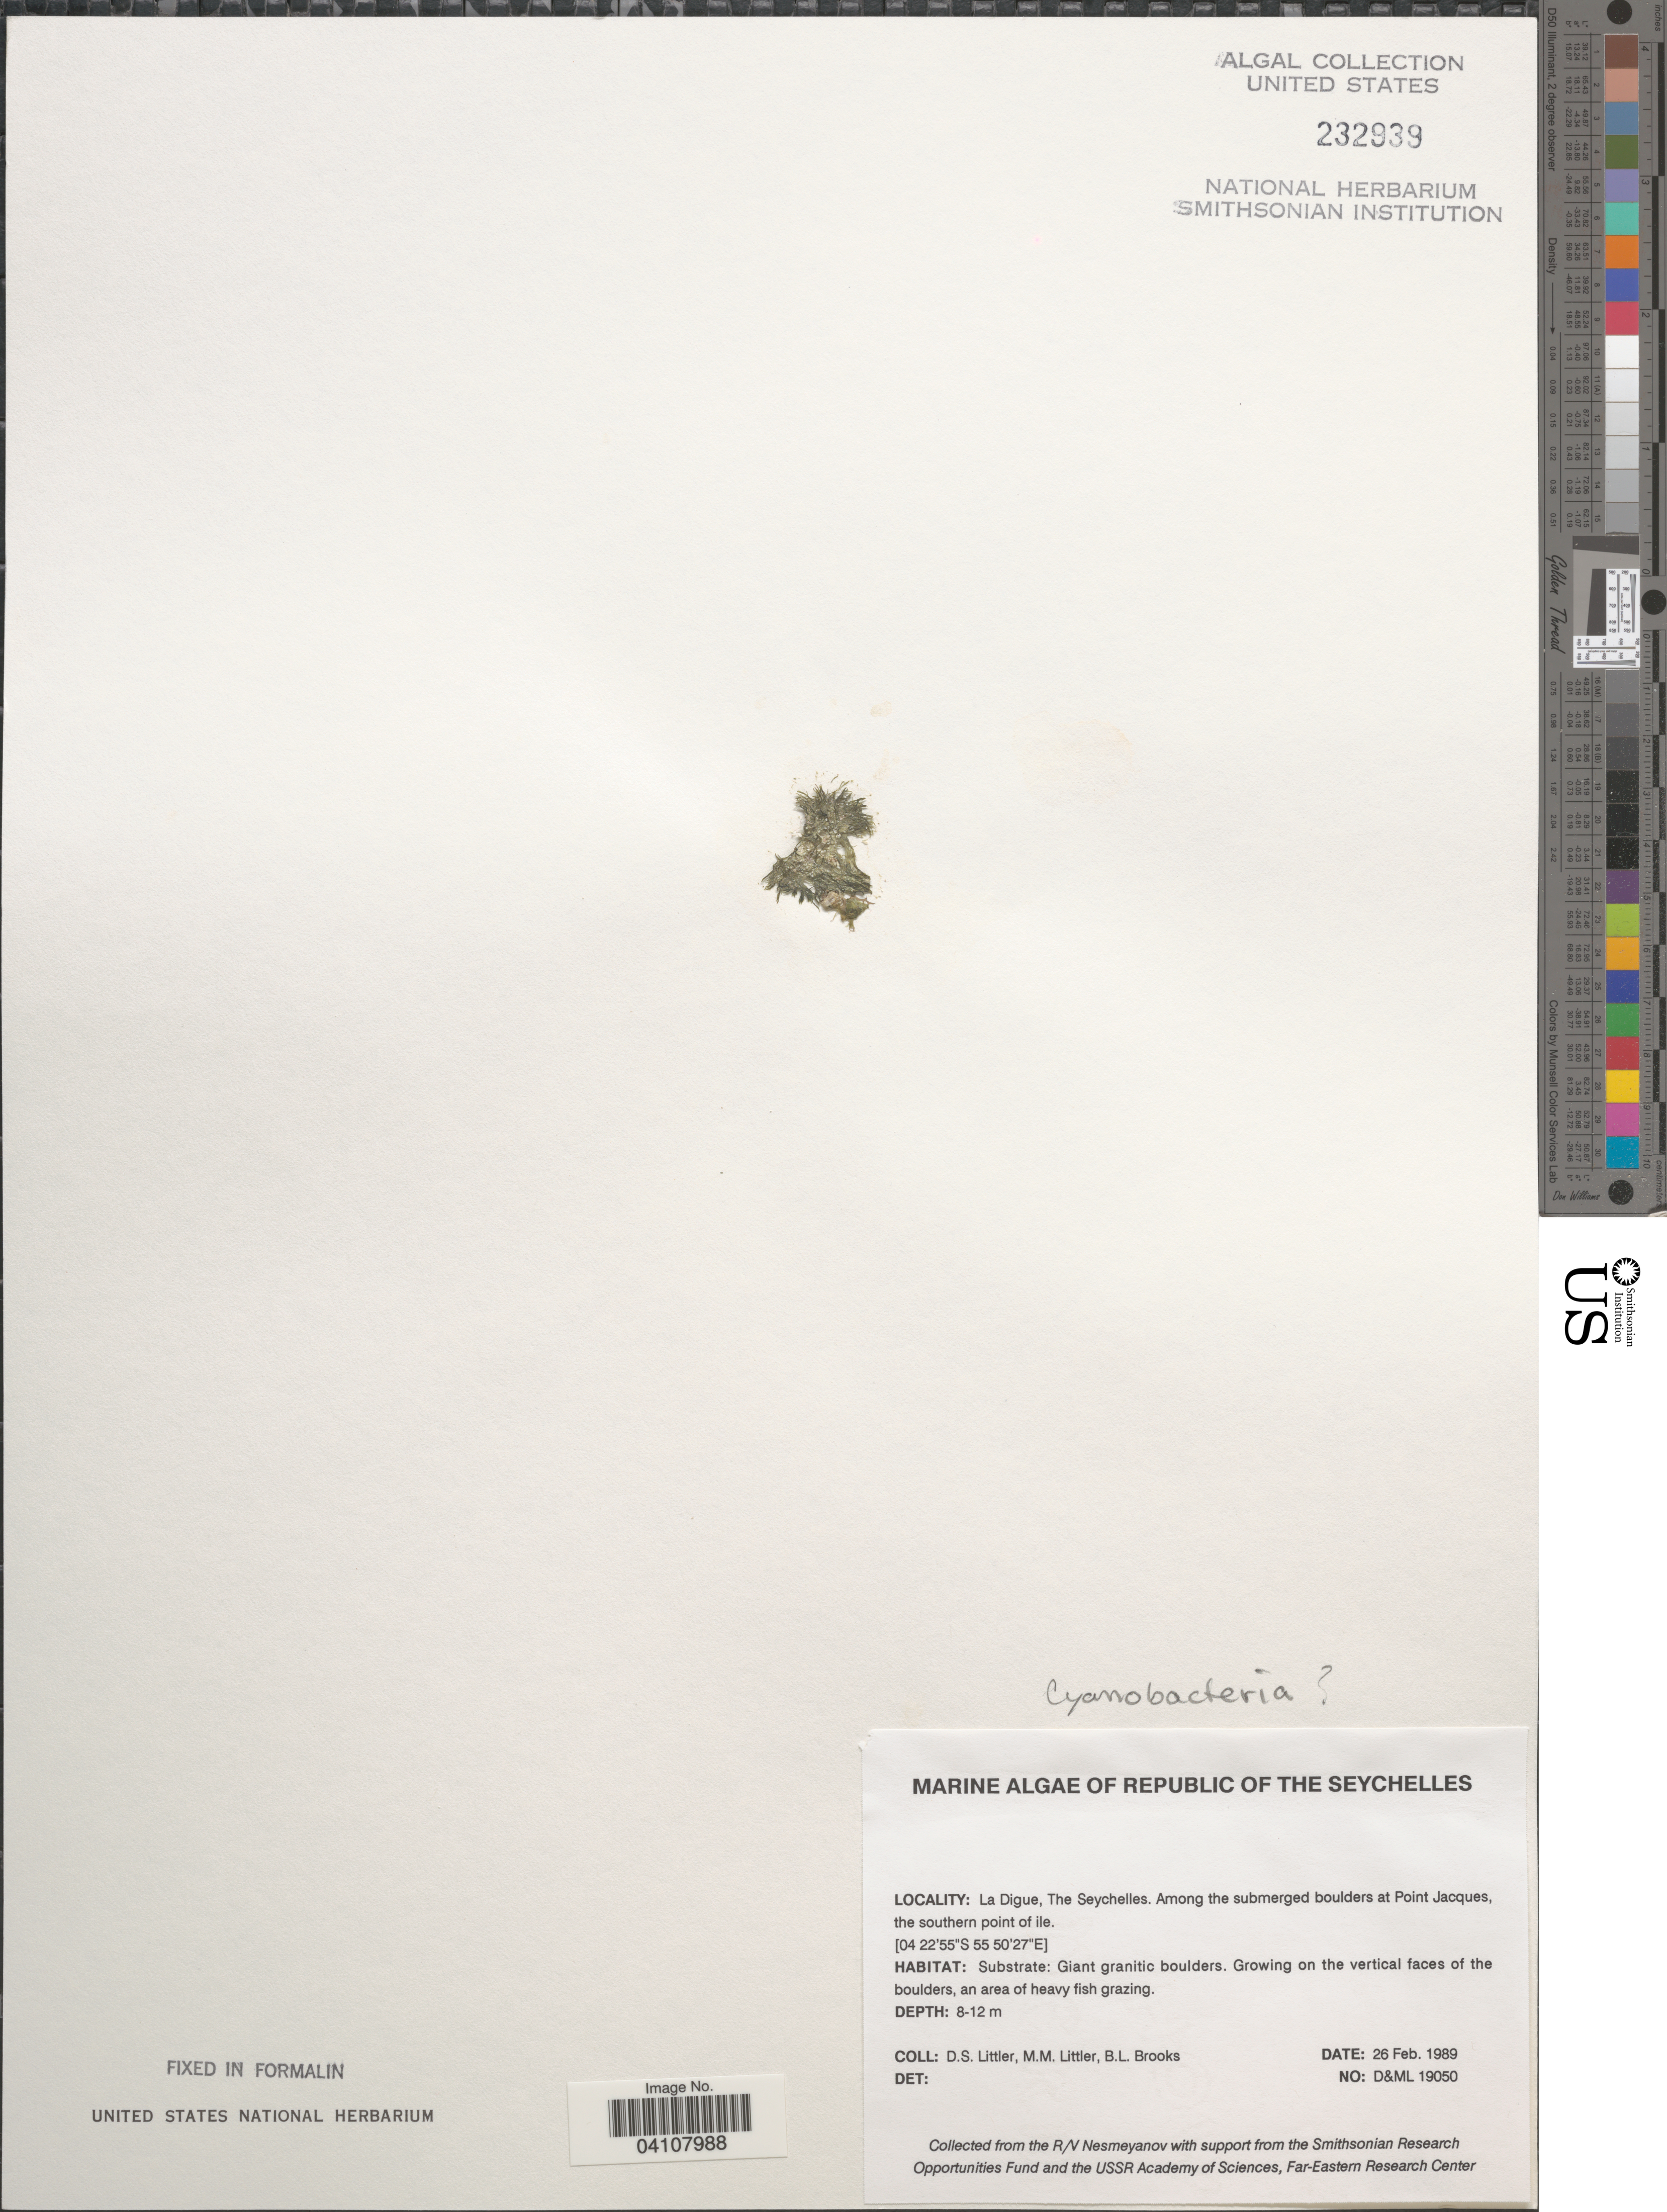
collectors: D. S. Littler & B. Brooks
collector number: D&ML19050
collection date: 1989-02-26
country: Seychelles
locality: Republic of the Seychelles. La Digue. Among the submerged boulders at Point Jacques, the southern point of ile.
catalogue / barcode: US 232939